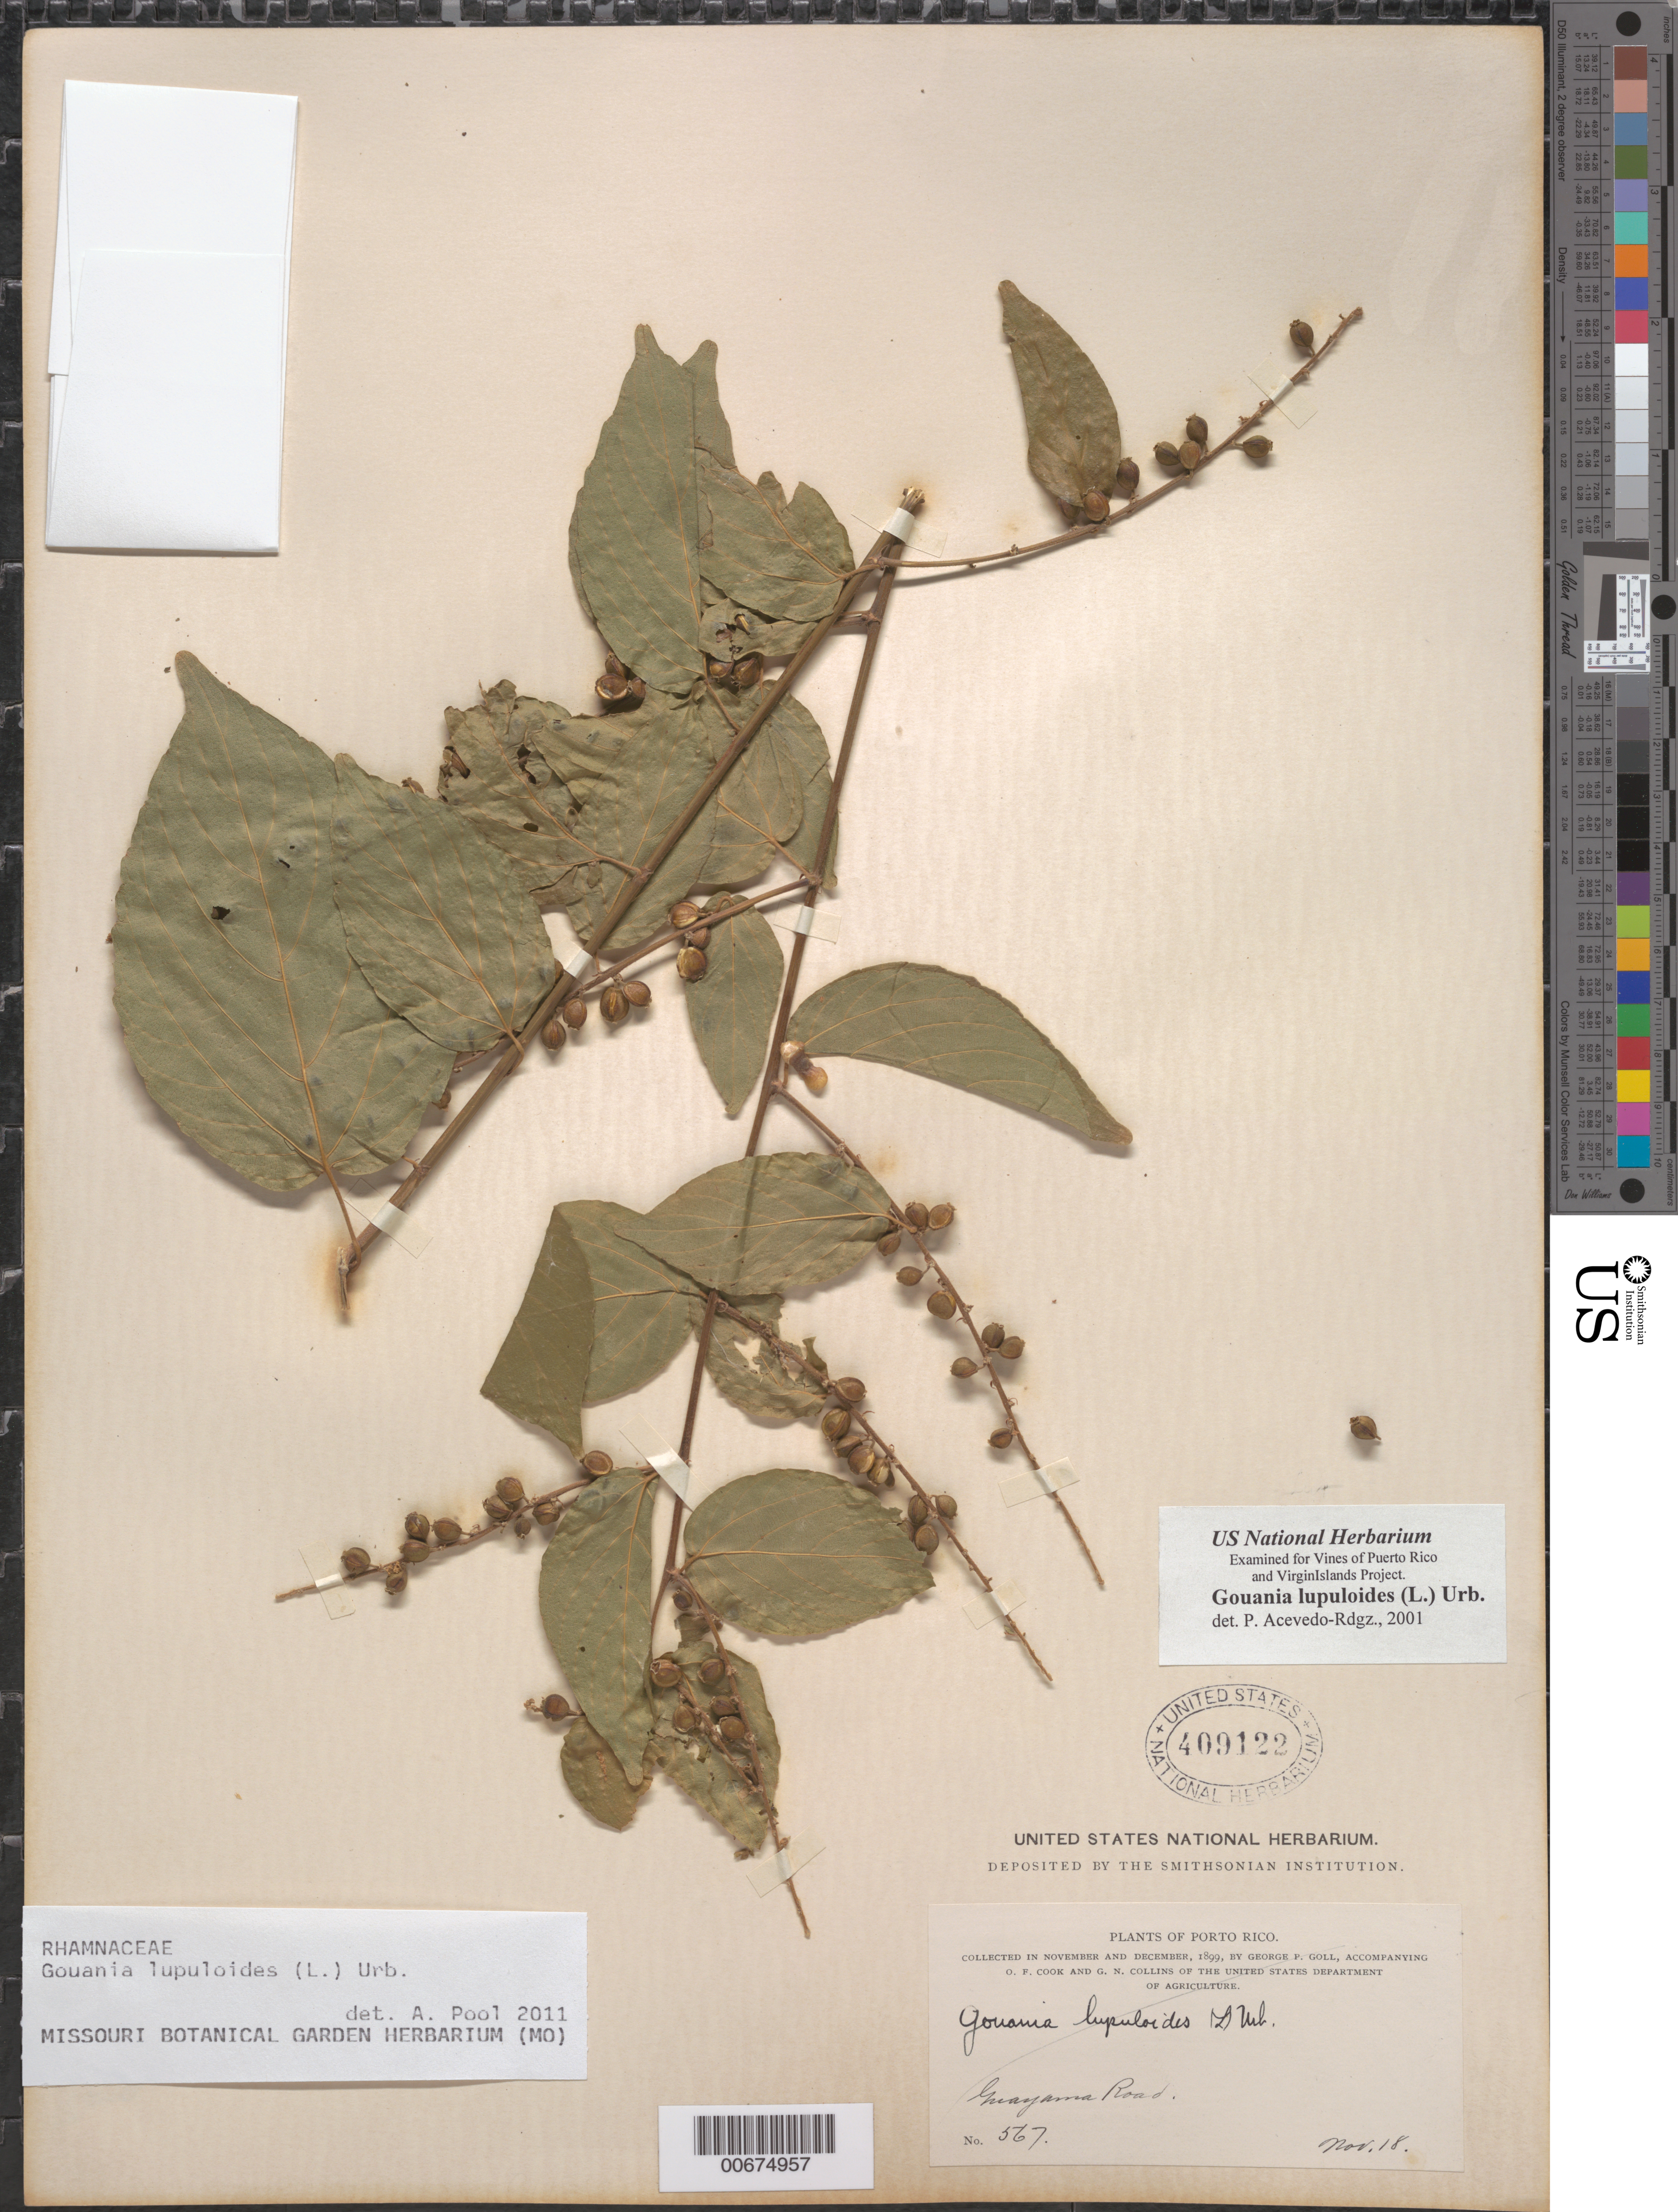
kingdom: Plantae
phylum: Tracheophyta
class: Magnoliopsida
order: Rosales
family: Rhamnaceae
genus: Gouania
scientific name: Gouania lupuloides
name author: (L.) Urb.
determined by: Pool, A., (MO), Missouri Botanical Garden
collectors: G. Goll, O. F. Cook & G. N. Collins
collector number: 567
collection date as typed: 18 Nov 1899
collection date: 1899-11-18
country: Puerto Rico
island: Puerto Rico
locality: Guayama Road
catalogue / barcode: US 409122